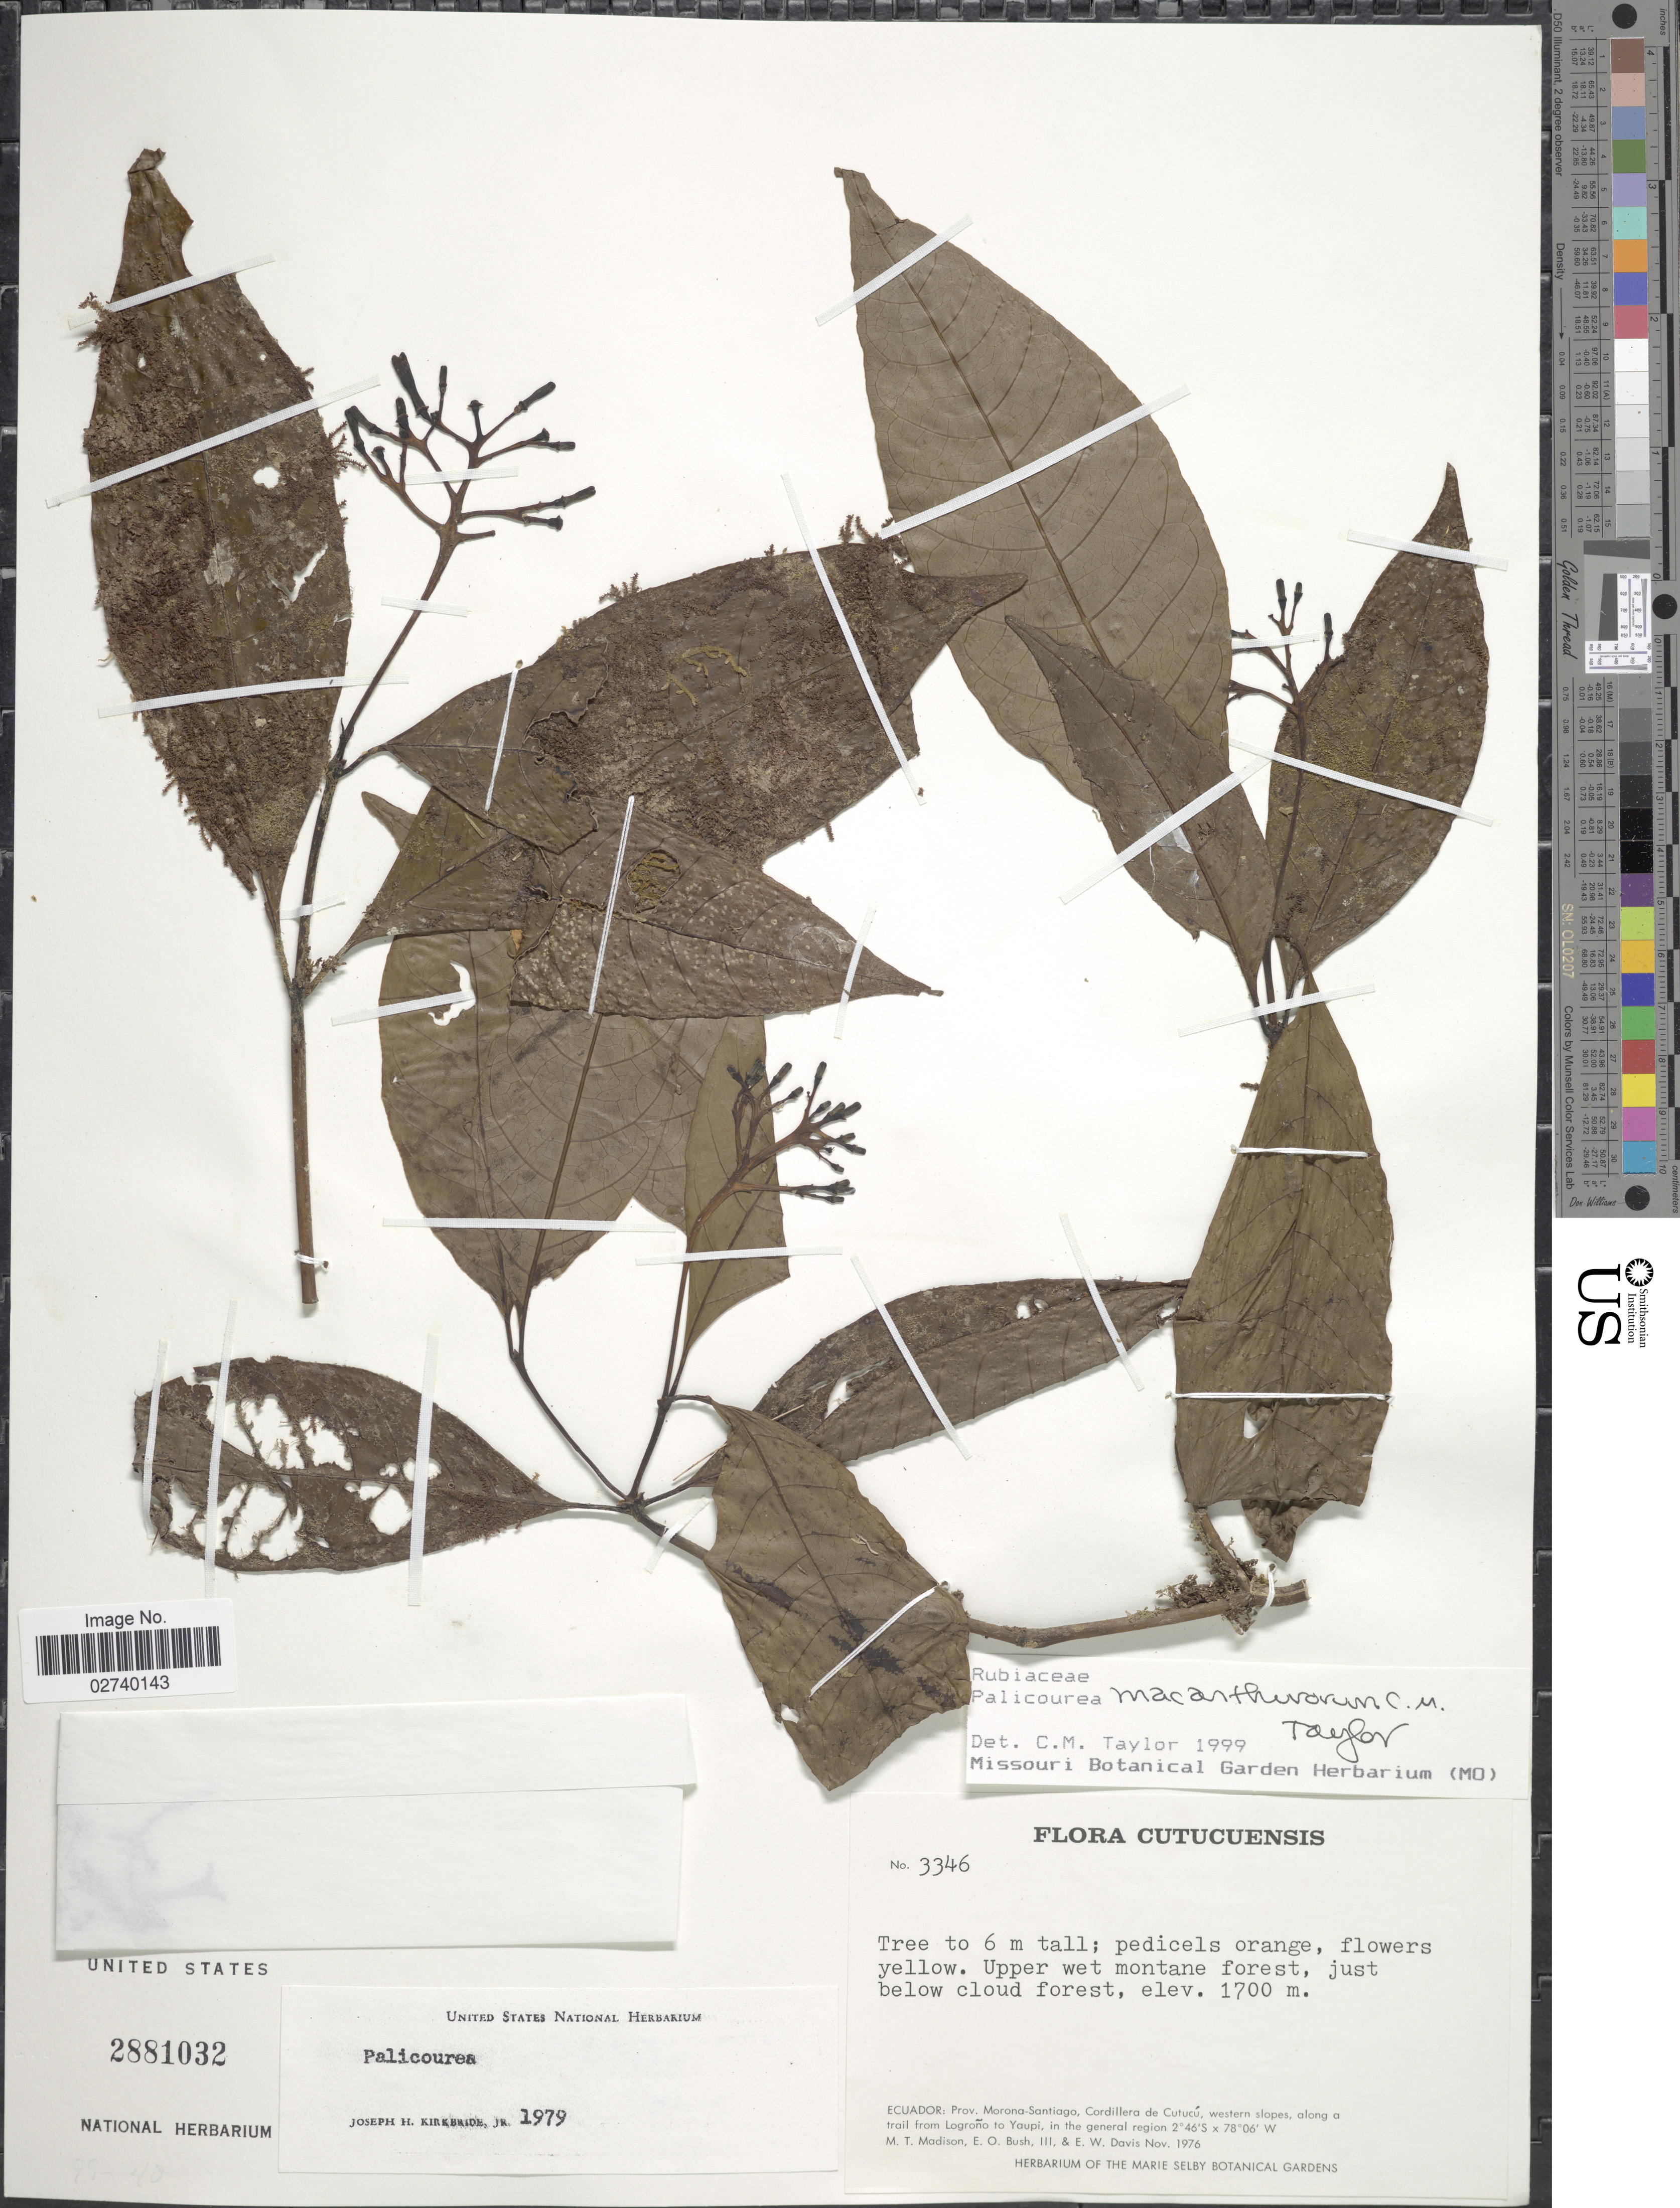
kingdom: Plantae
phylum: Tracheophyta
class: Magnoliopsida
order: Gentianales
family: Rubiaceae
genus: Palicourea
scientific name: Palicourea macarthurorum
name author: C.M. Taylor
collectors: M. T. Madison, E. O. Bush & E. W. Davis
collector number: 3346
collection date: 1976-11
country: Ecuador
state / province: Morona-Santiago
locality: Cordillera de Cutucu, western slopes, along a trail from Logrono to Yaupi, in the general region, Upper wet montane forest, just below cloud forest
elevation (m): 1700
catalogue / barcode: US 2881032